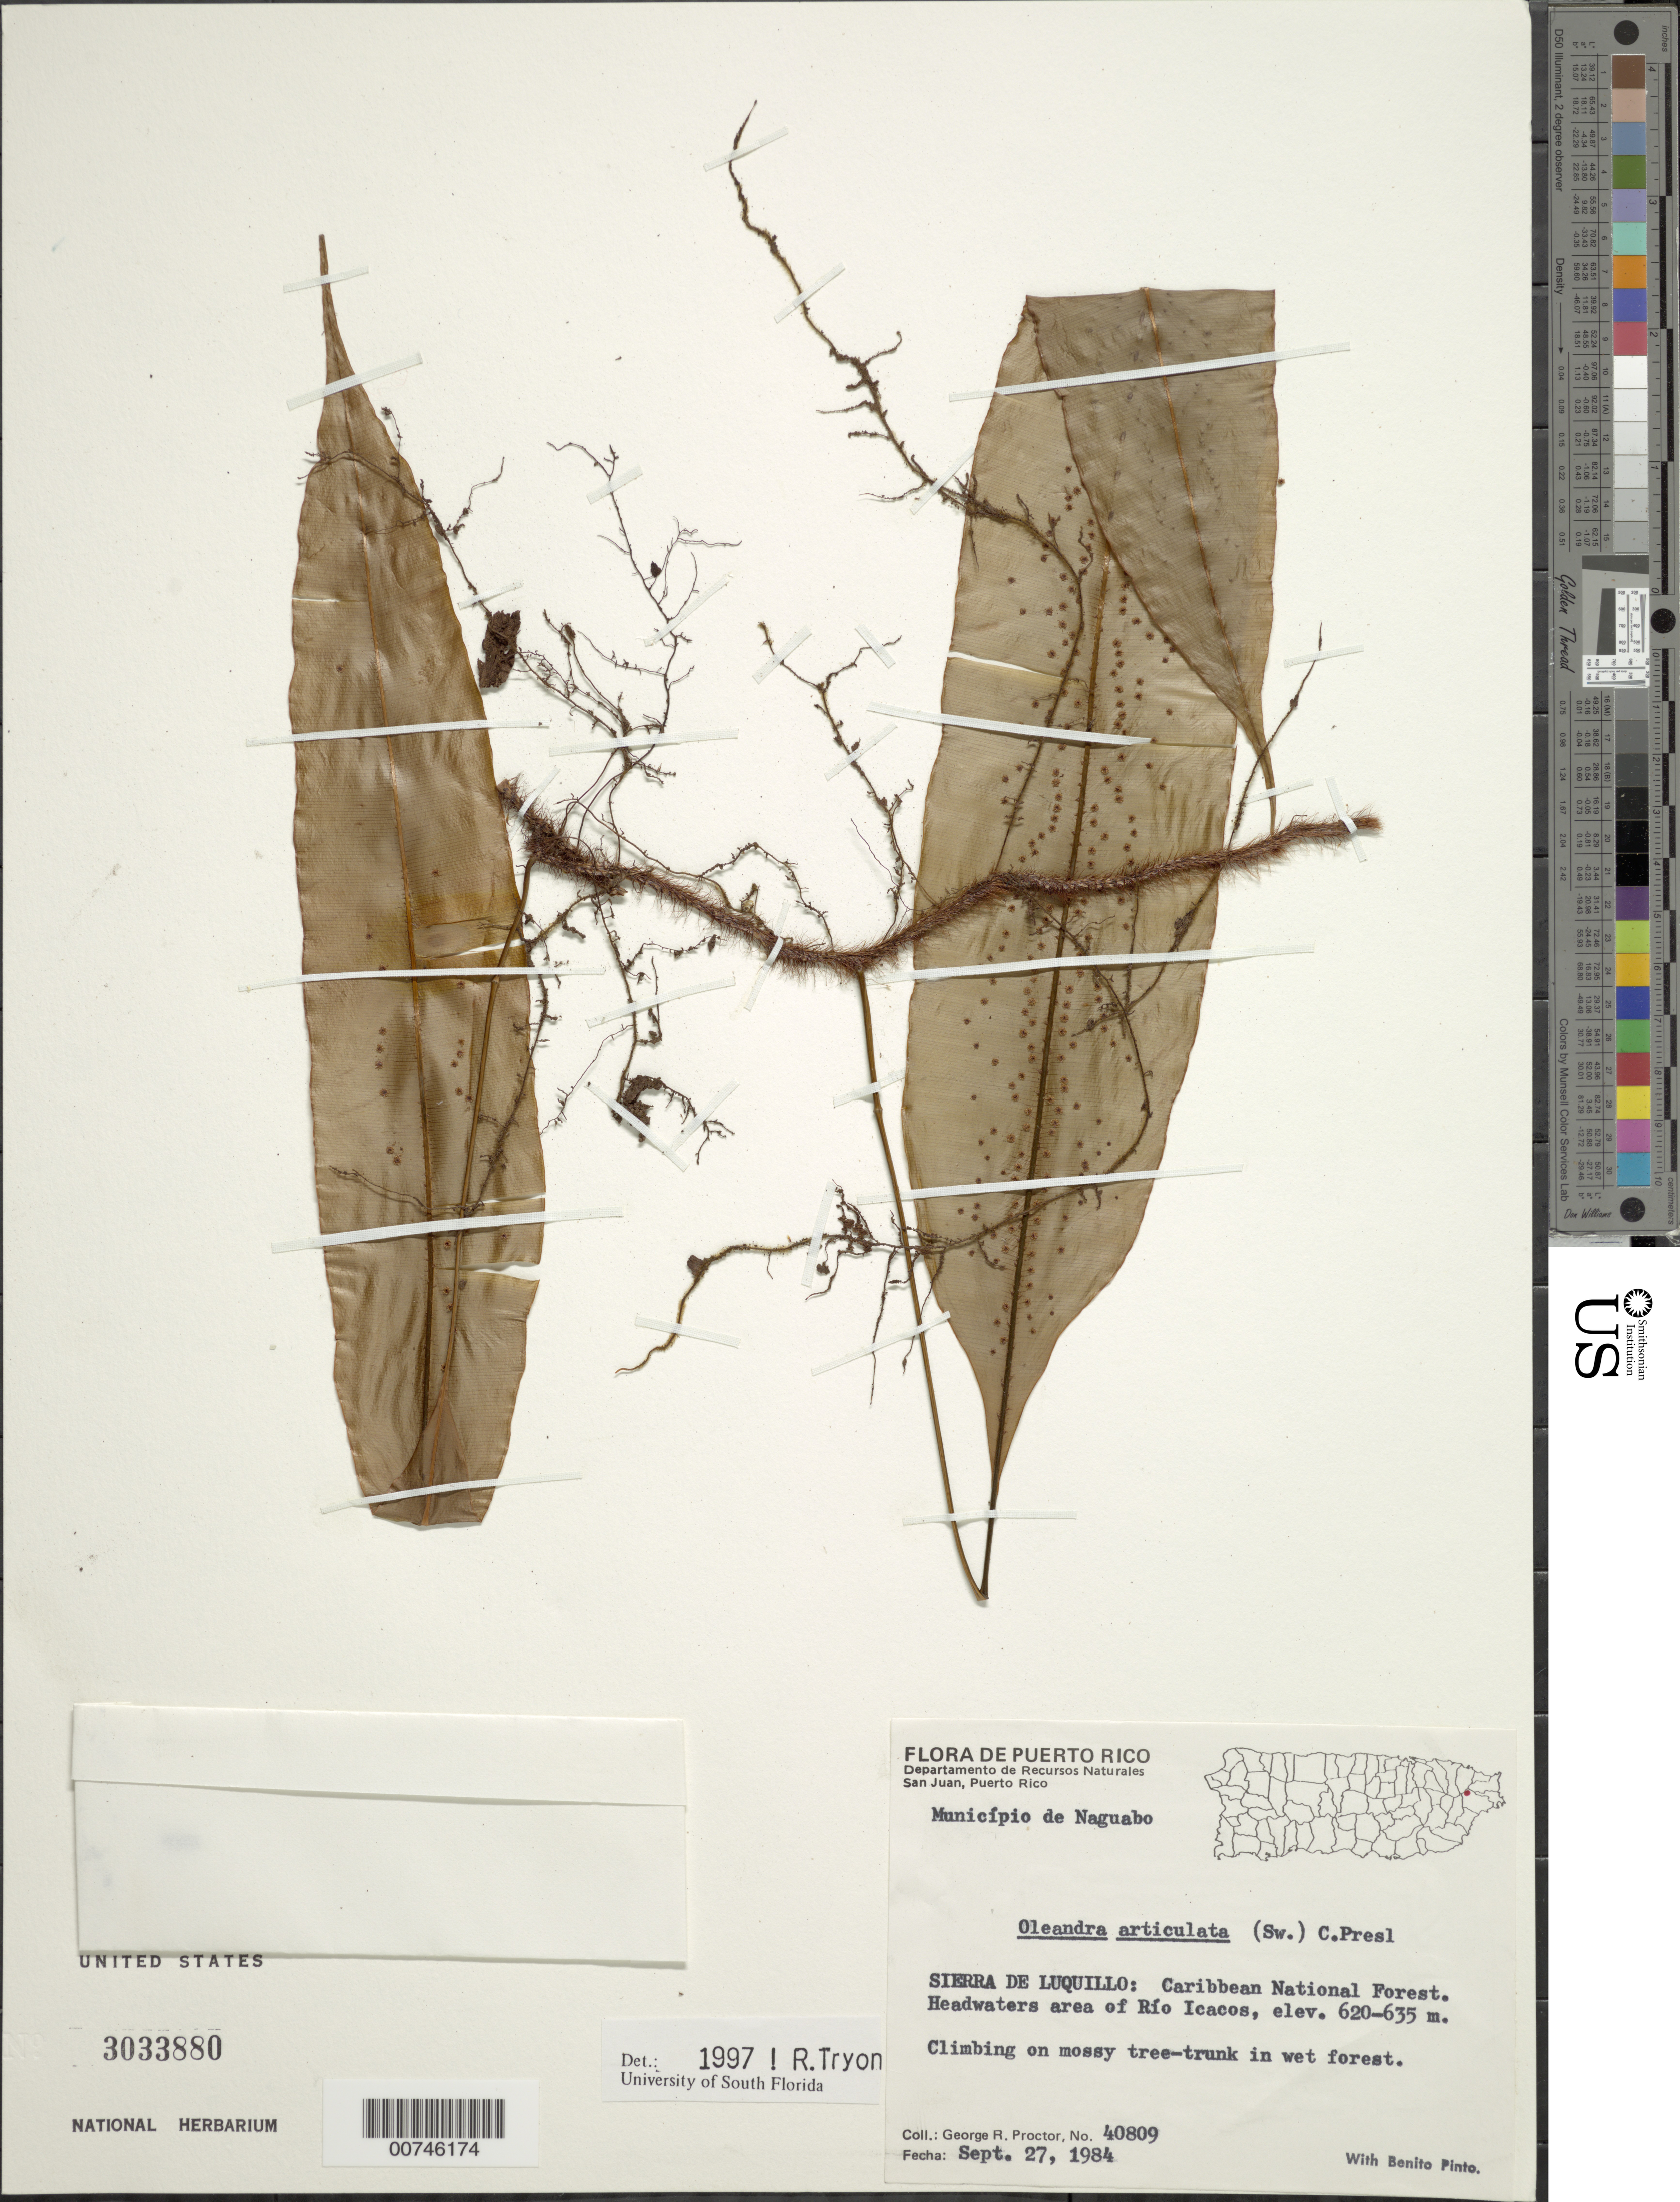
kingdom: Plantae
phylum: Tracheophyta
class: Polypodiopsida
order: Polypodiales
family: Oleandraceae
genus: Oleandra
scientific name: Oleandra articulata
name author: (Sw.) C. Presl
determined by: Tryon, Rolla M., Jr.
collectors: G. R. Proctor & B. Pinto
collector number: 40809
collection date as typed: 27 Sep 1984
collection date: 1984-09-27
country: Puerto Rico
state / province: Naguabo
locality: Sierra de Luquillo: caribbean National Forest. Headwaters area of Río Icacos, Municipio de Naguabo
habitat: Climbing on mossy tree-trunk in wet forest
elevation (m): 620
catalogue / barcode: US 3033880